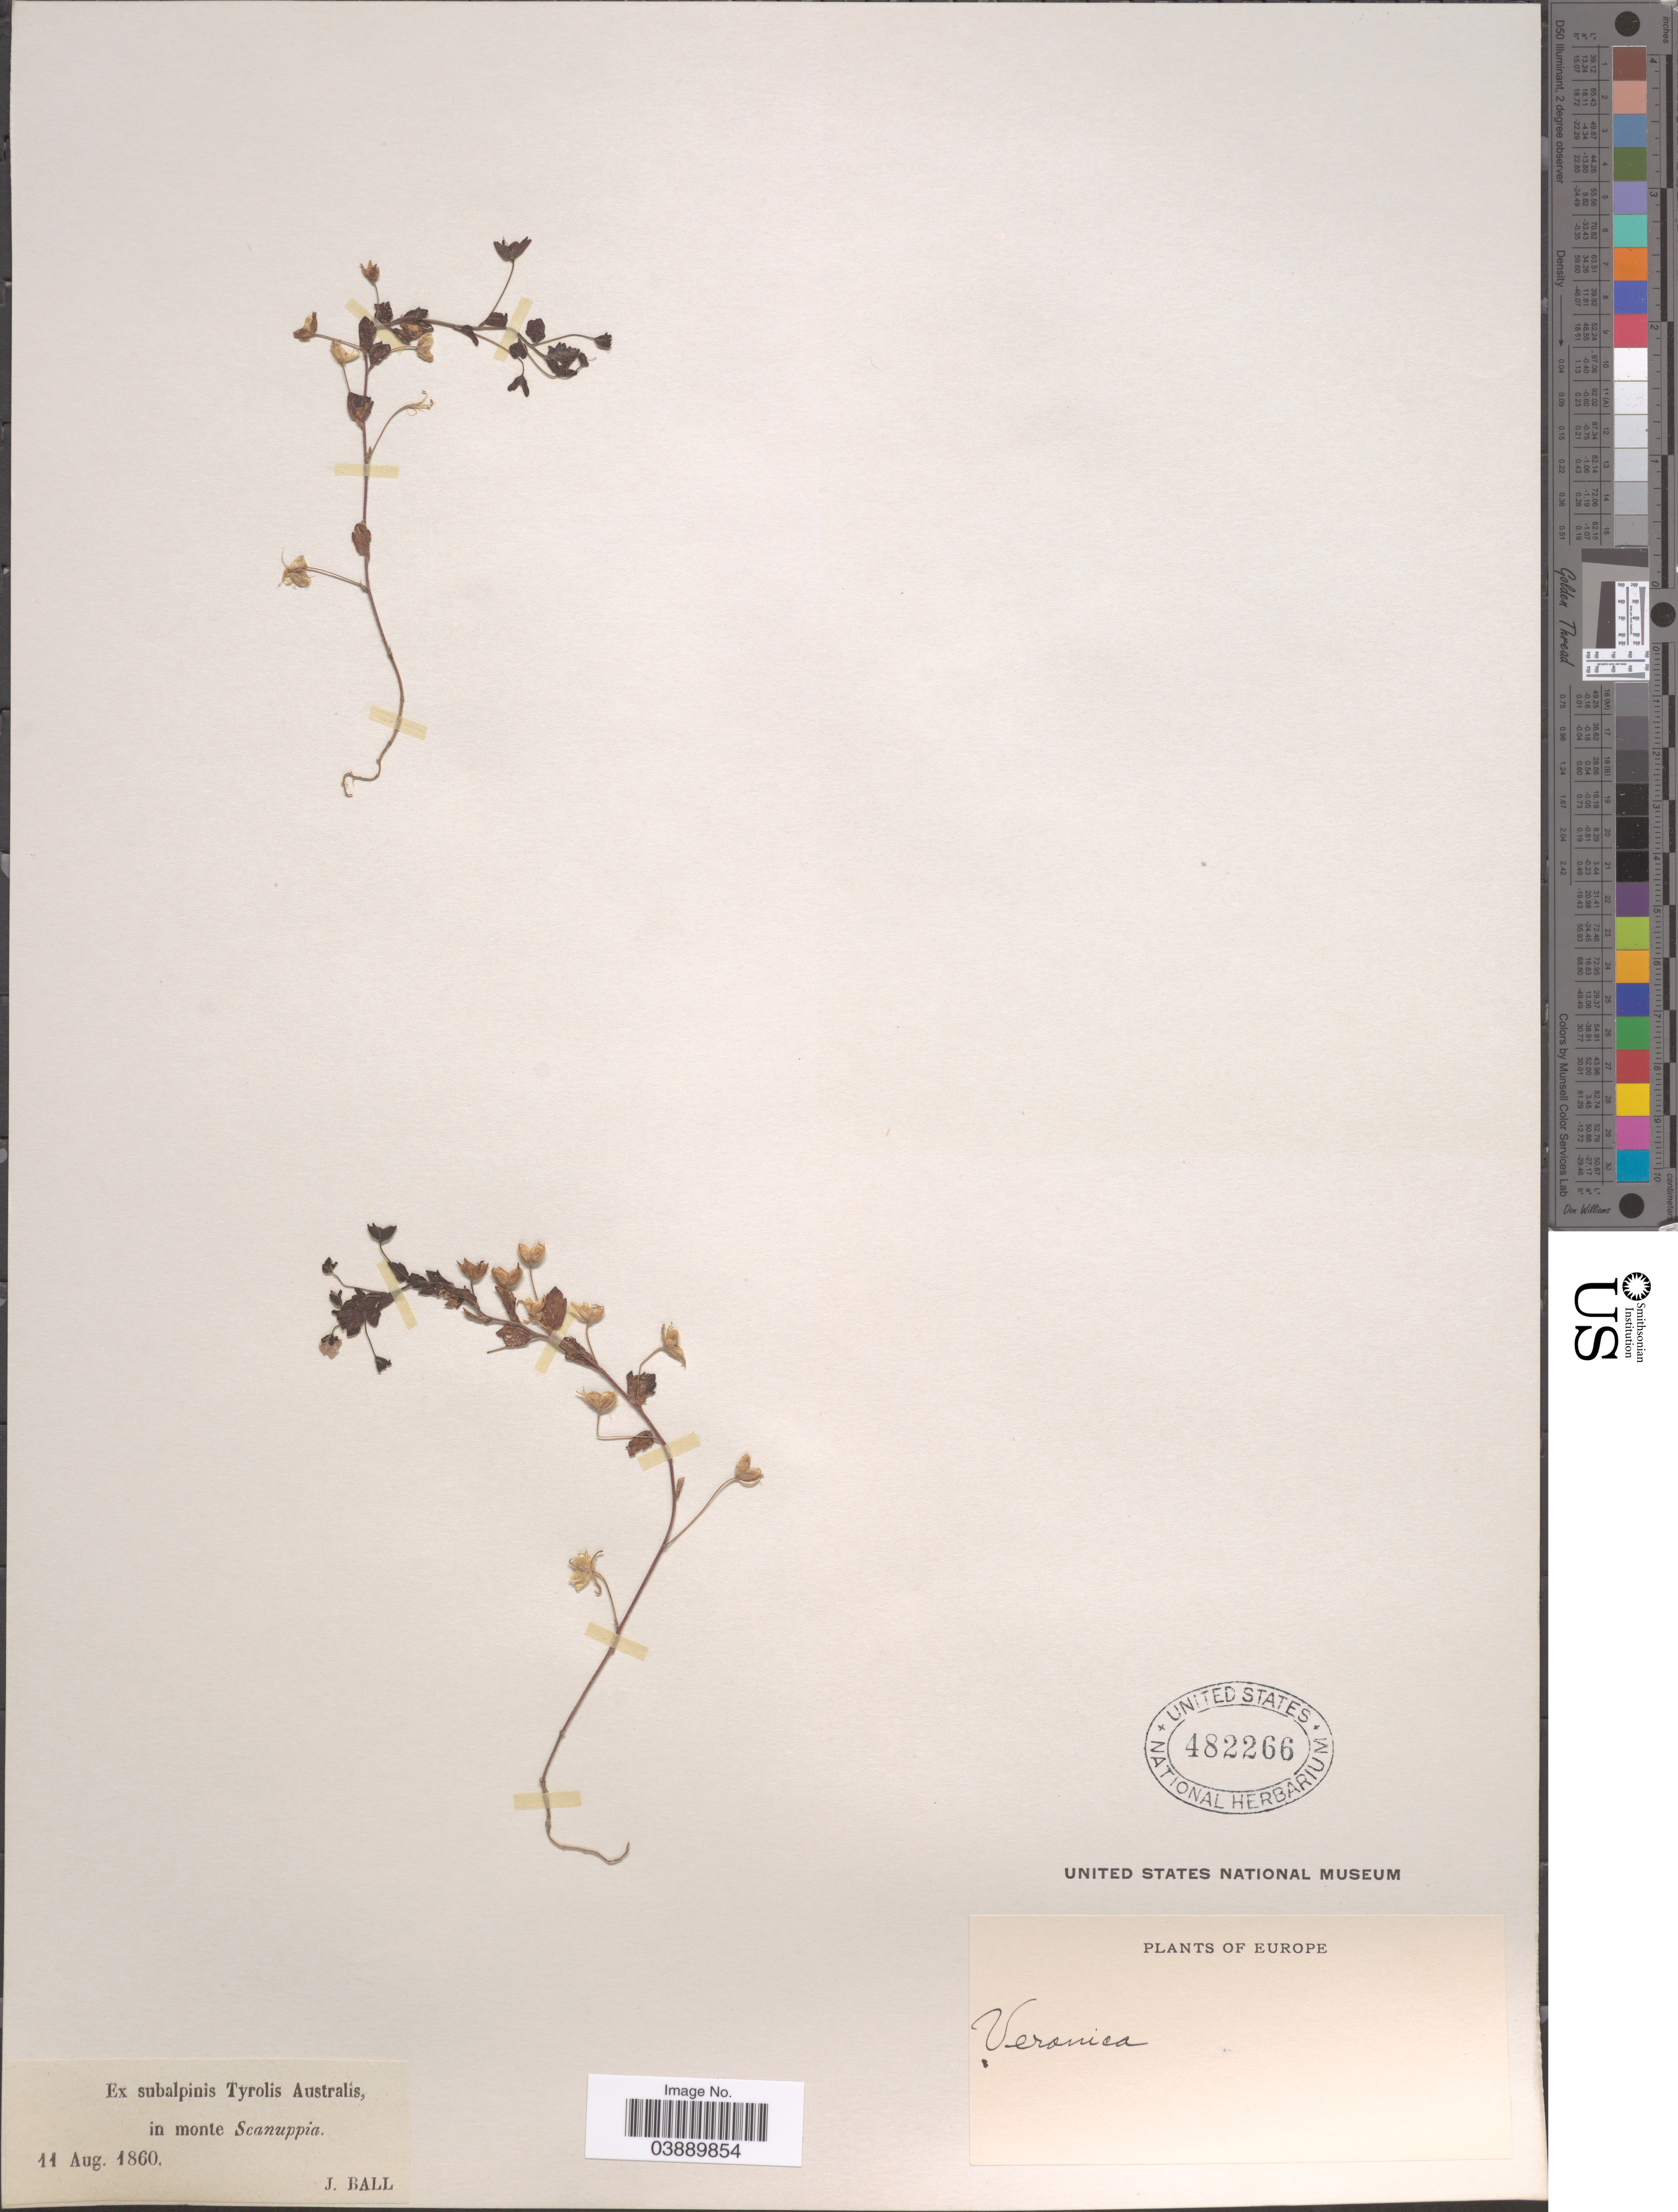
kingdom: Plantae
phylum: Tracheophyta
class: Magnoliopsida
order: Lamiales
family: Plantaginaceae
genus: Veronica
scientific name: Veronica persica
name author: Poir.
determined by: Albach, Dirk C.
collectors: J. Ball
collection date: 1860-08-11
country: Italy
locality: Ex subalpinis Tyrolis Australis, in monte Scanuppia.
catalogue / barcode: US 482266